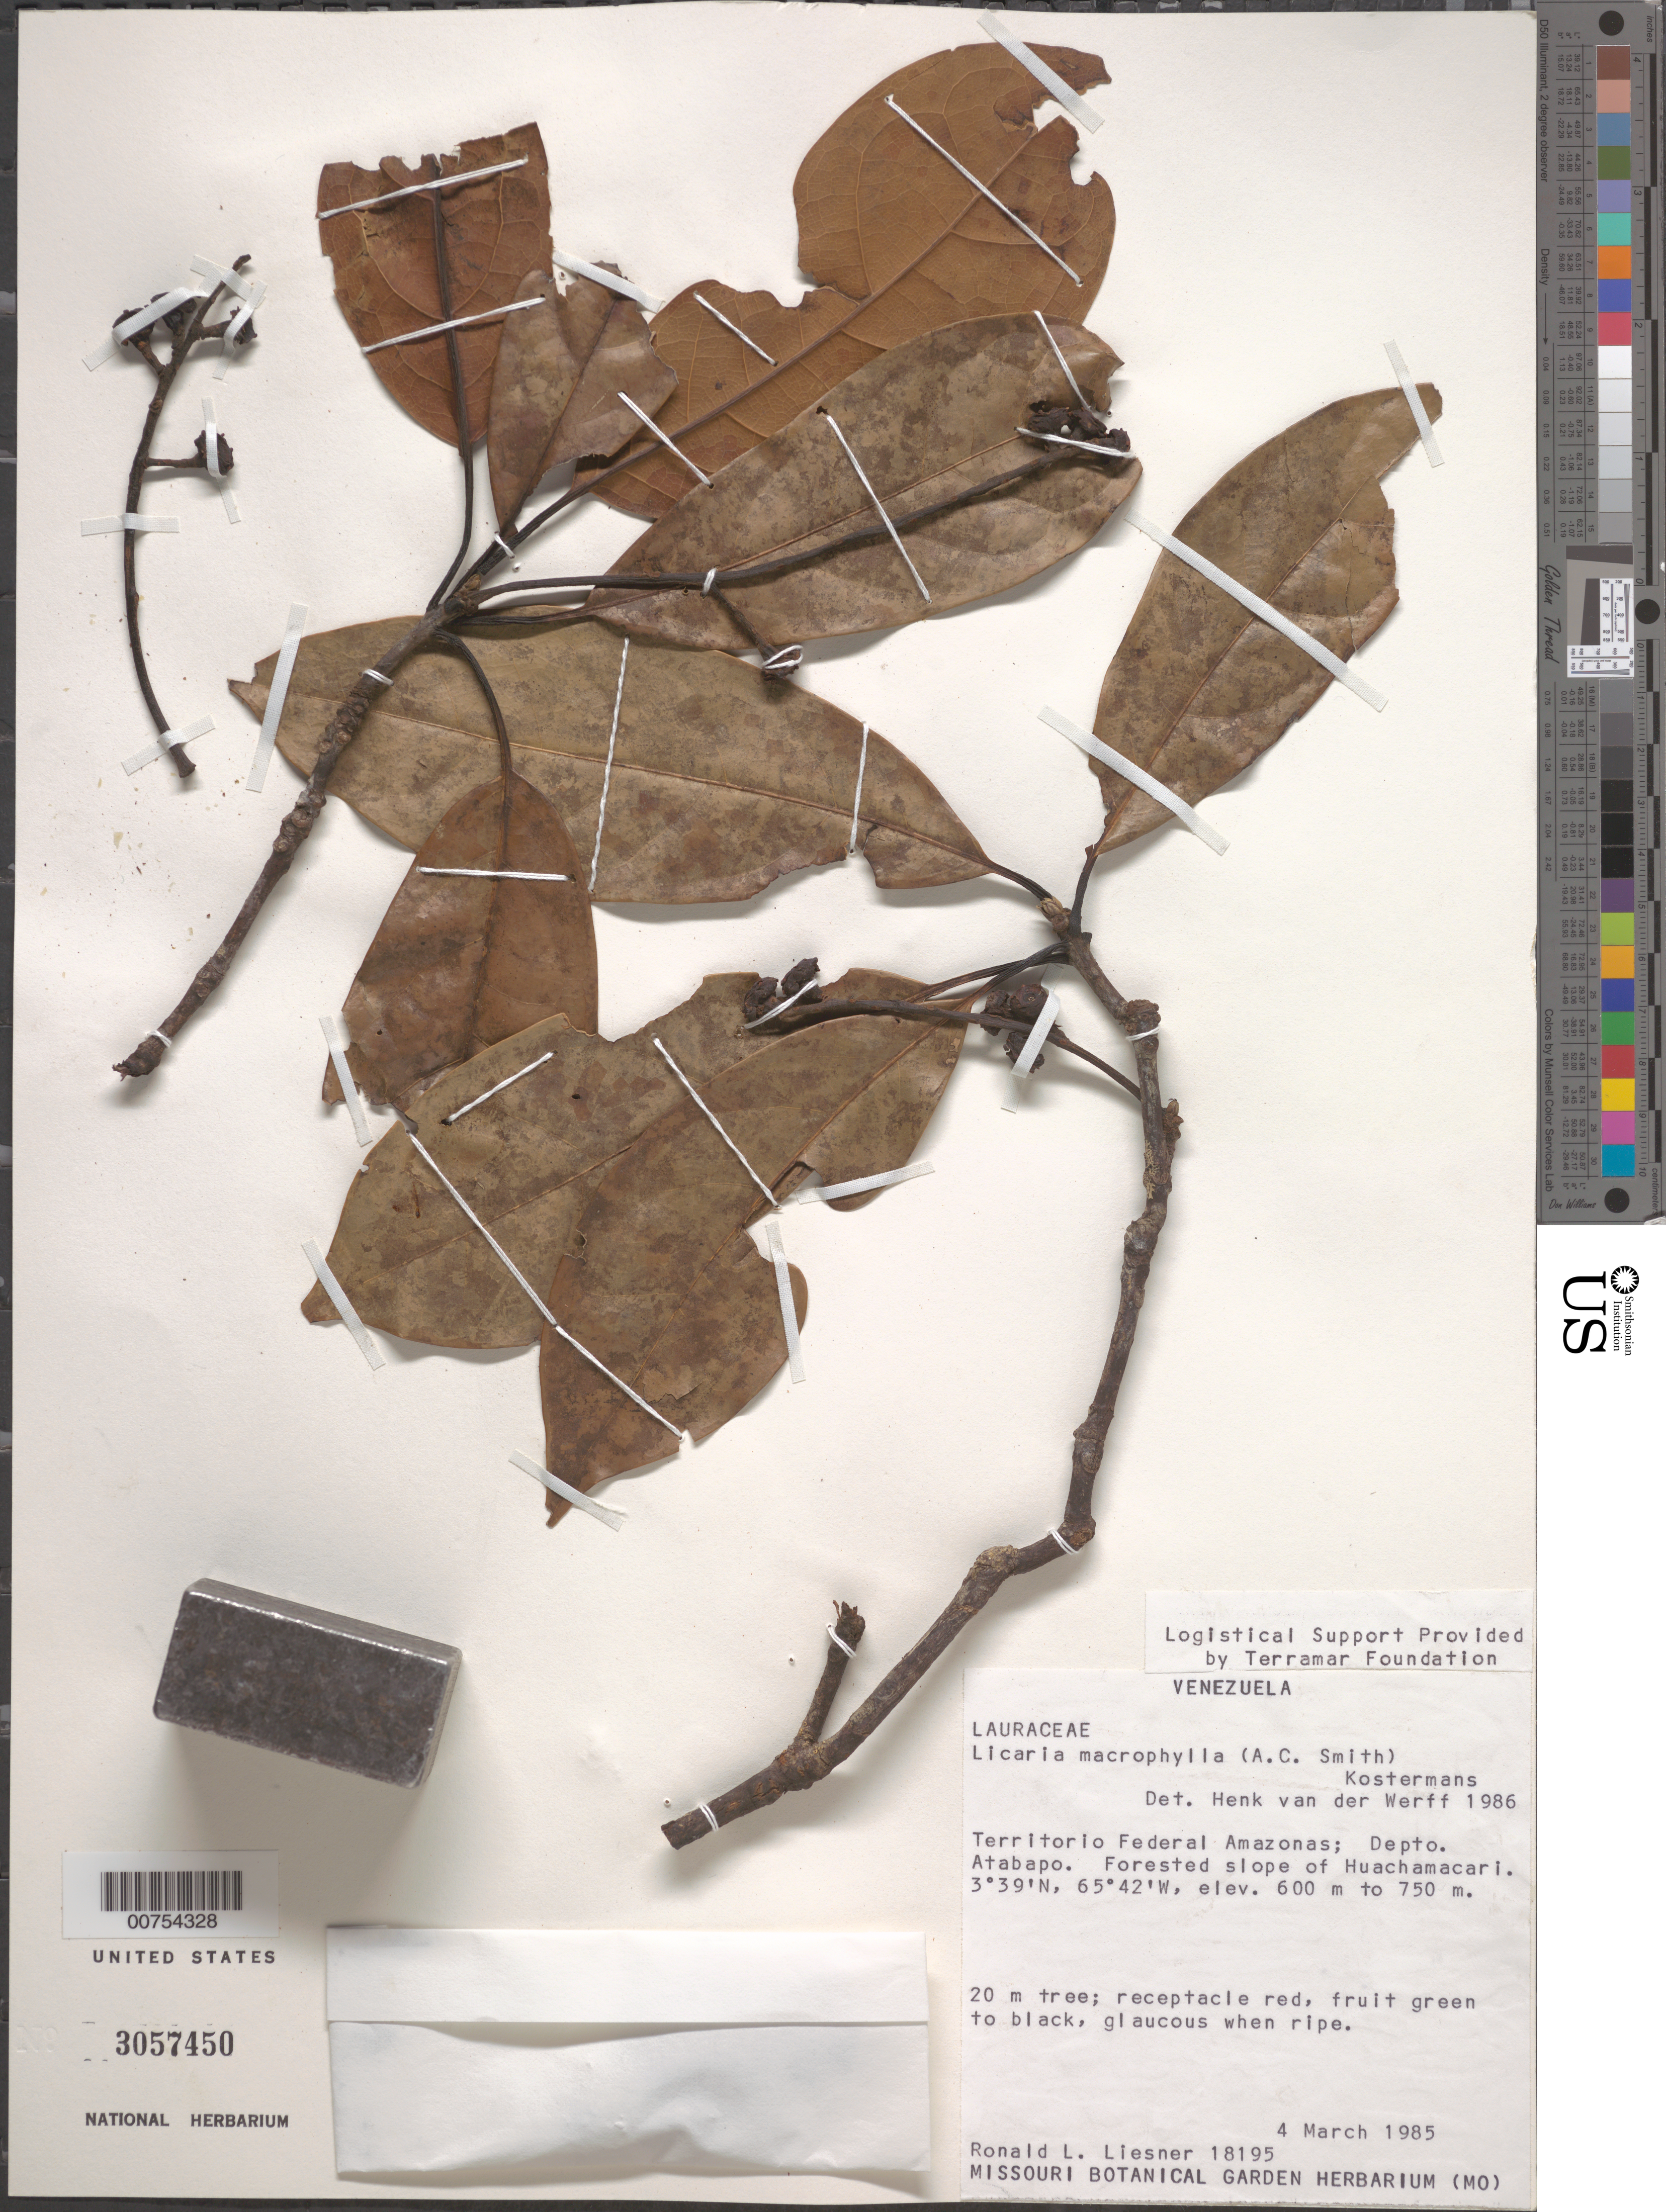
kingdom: Plantae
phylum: Tracheophyta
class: Magnoliopsida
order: Laurales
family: Lauraceae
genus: Licaria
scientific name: Licaria macrophylla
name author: (A.C. Sm.) Kosterm.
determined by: van der Werff, H., (MO), Missouri Botanical Garden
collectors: R. L. Liesner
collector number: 18195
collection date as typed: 4-Mar-85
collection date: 1985-03-04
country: Venezuela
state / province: Amazonas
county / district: Atabapo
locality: Huachamacari slopes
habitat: Forested slope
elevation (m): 600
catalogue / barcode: US 3057450